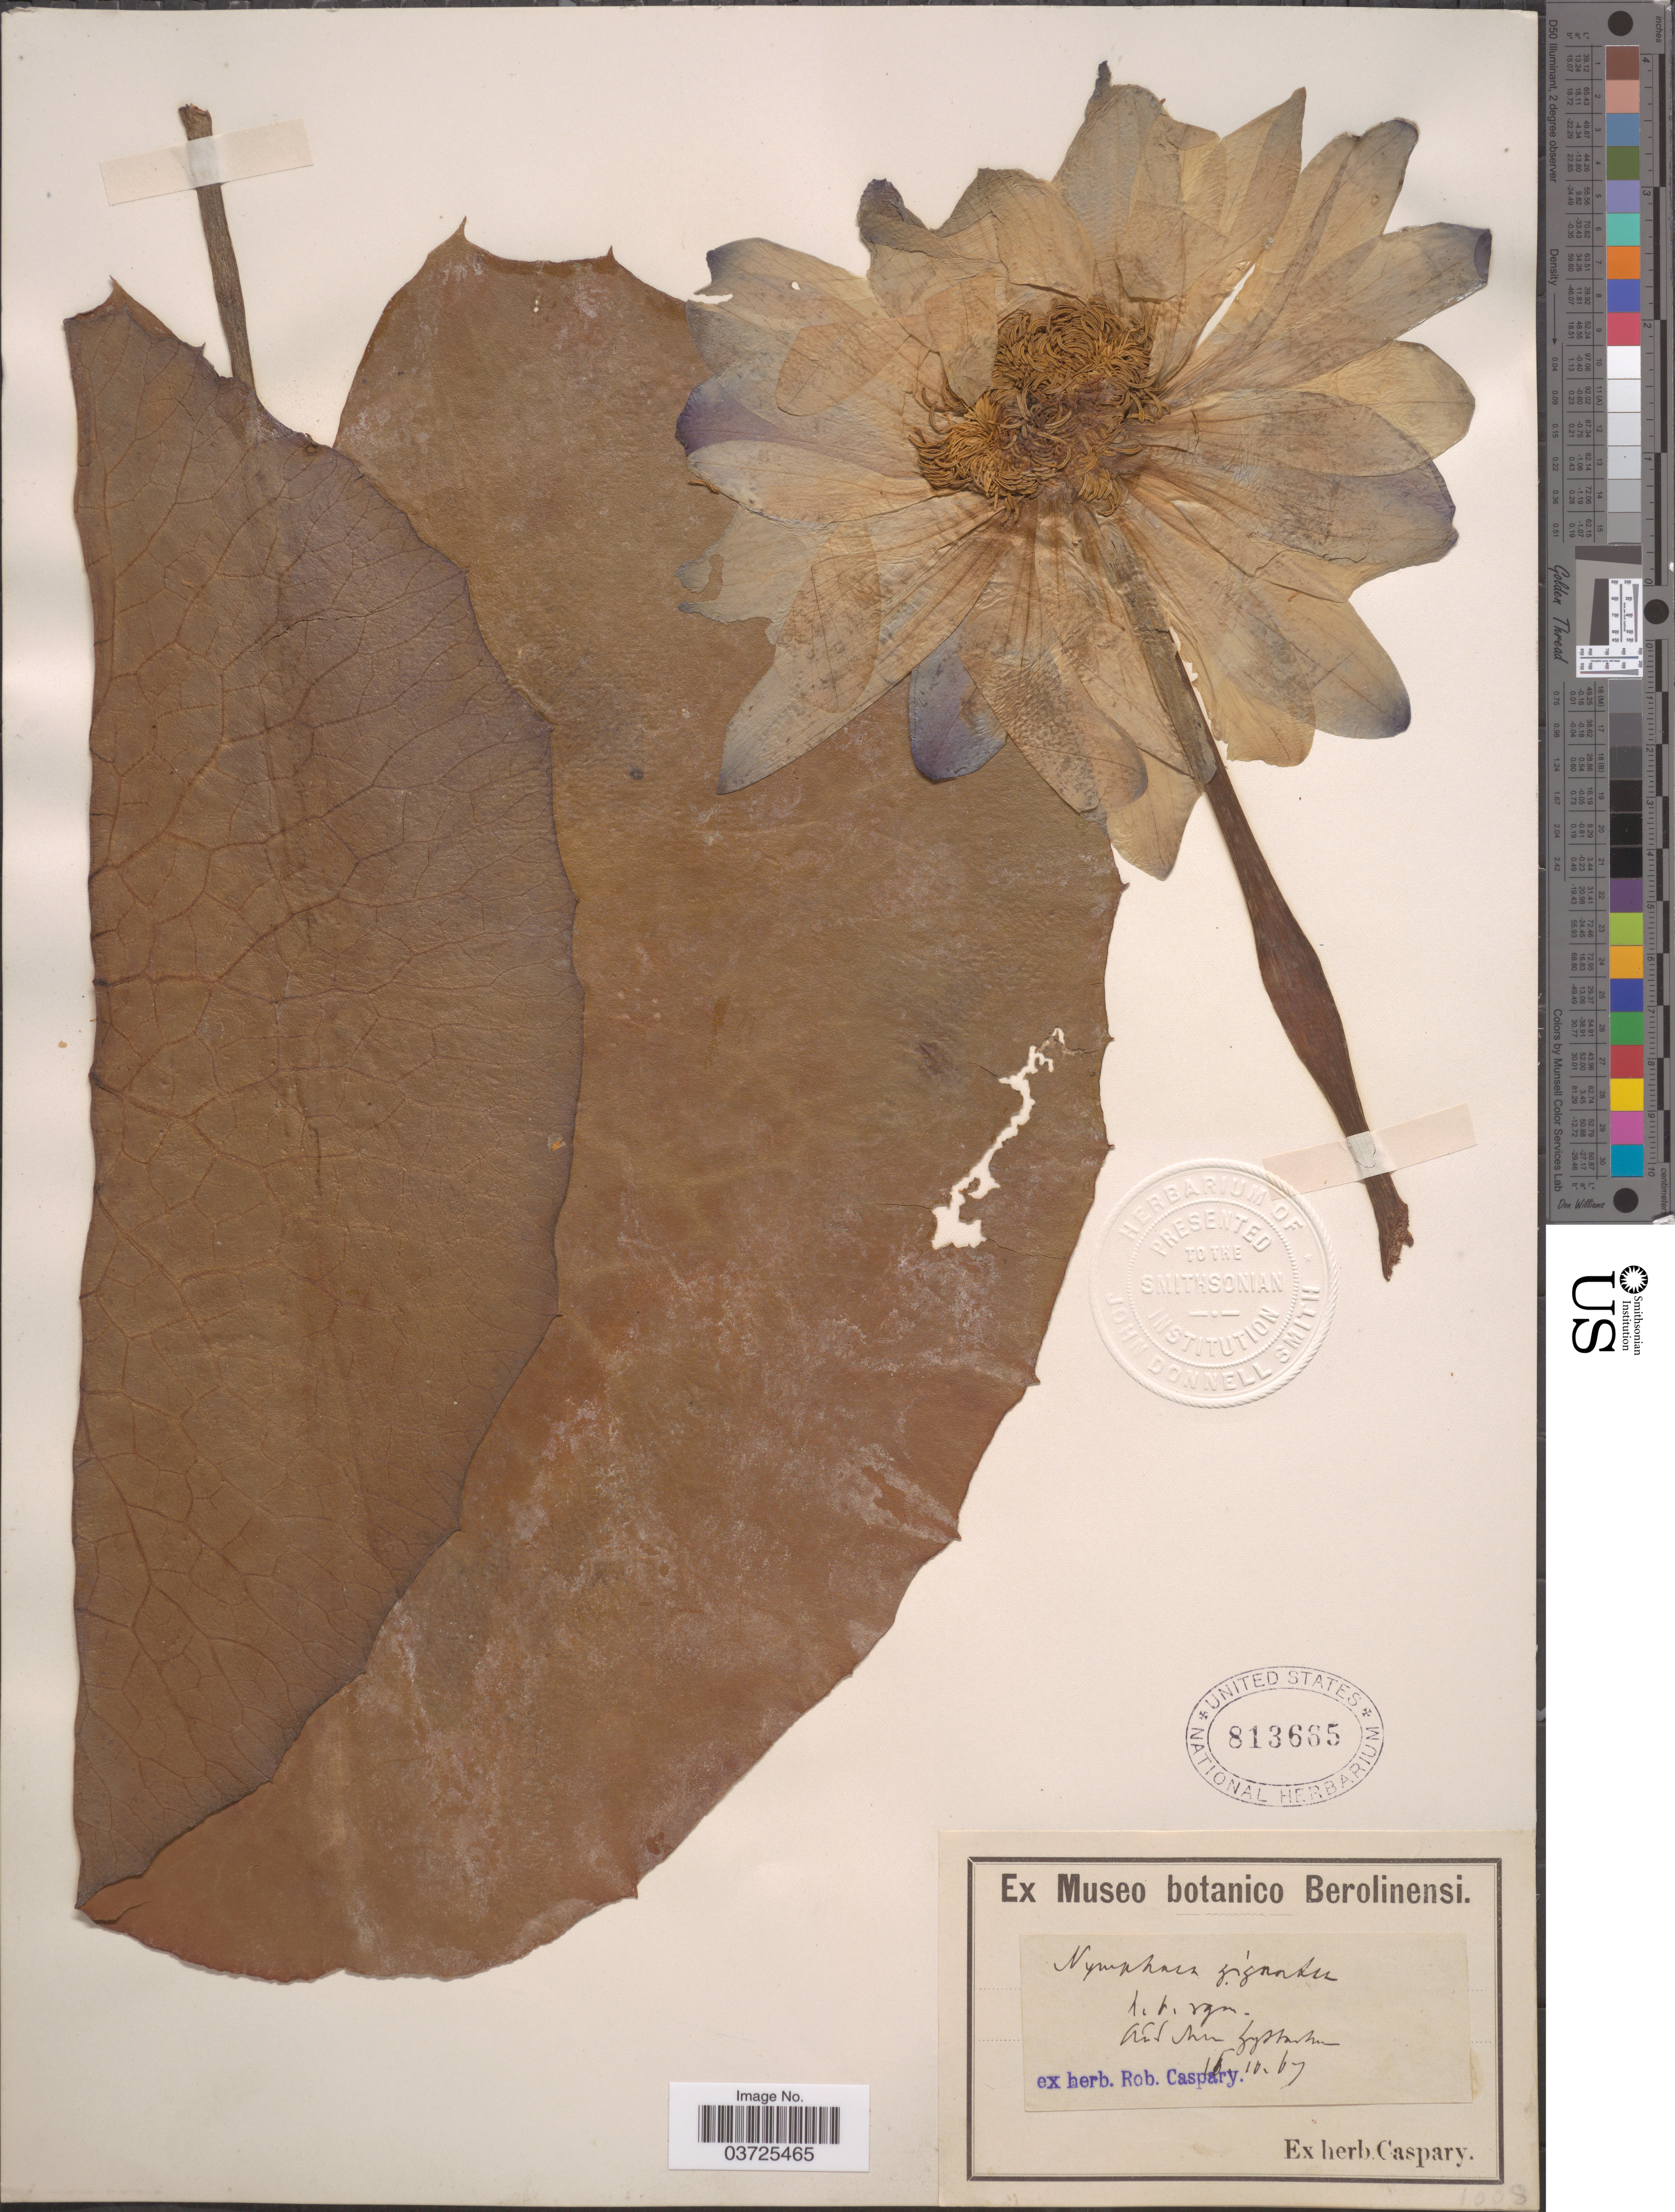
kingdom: Plantae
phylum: Tracheophyta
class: Magnoliopsida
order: Nymphaeales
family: Nymphaeaceae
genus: Nymphaea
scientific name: Nymphaea gigantea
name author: Hook.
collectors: ex herb. Rob. Caspary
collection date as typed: Transcribed d/m/y: 15/10/67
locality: Ais Un Lysham. [interpreted]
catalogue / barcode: US 813665